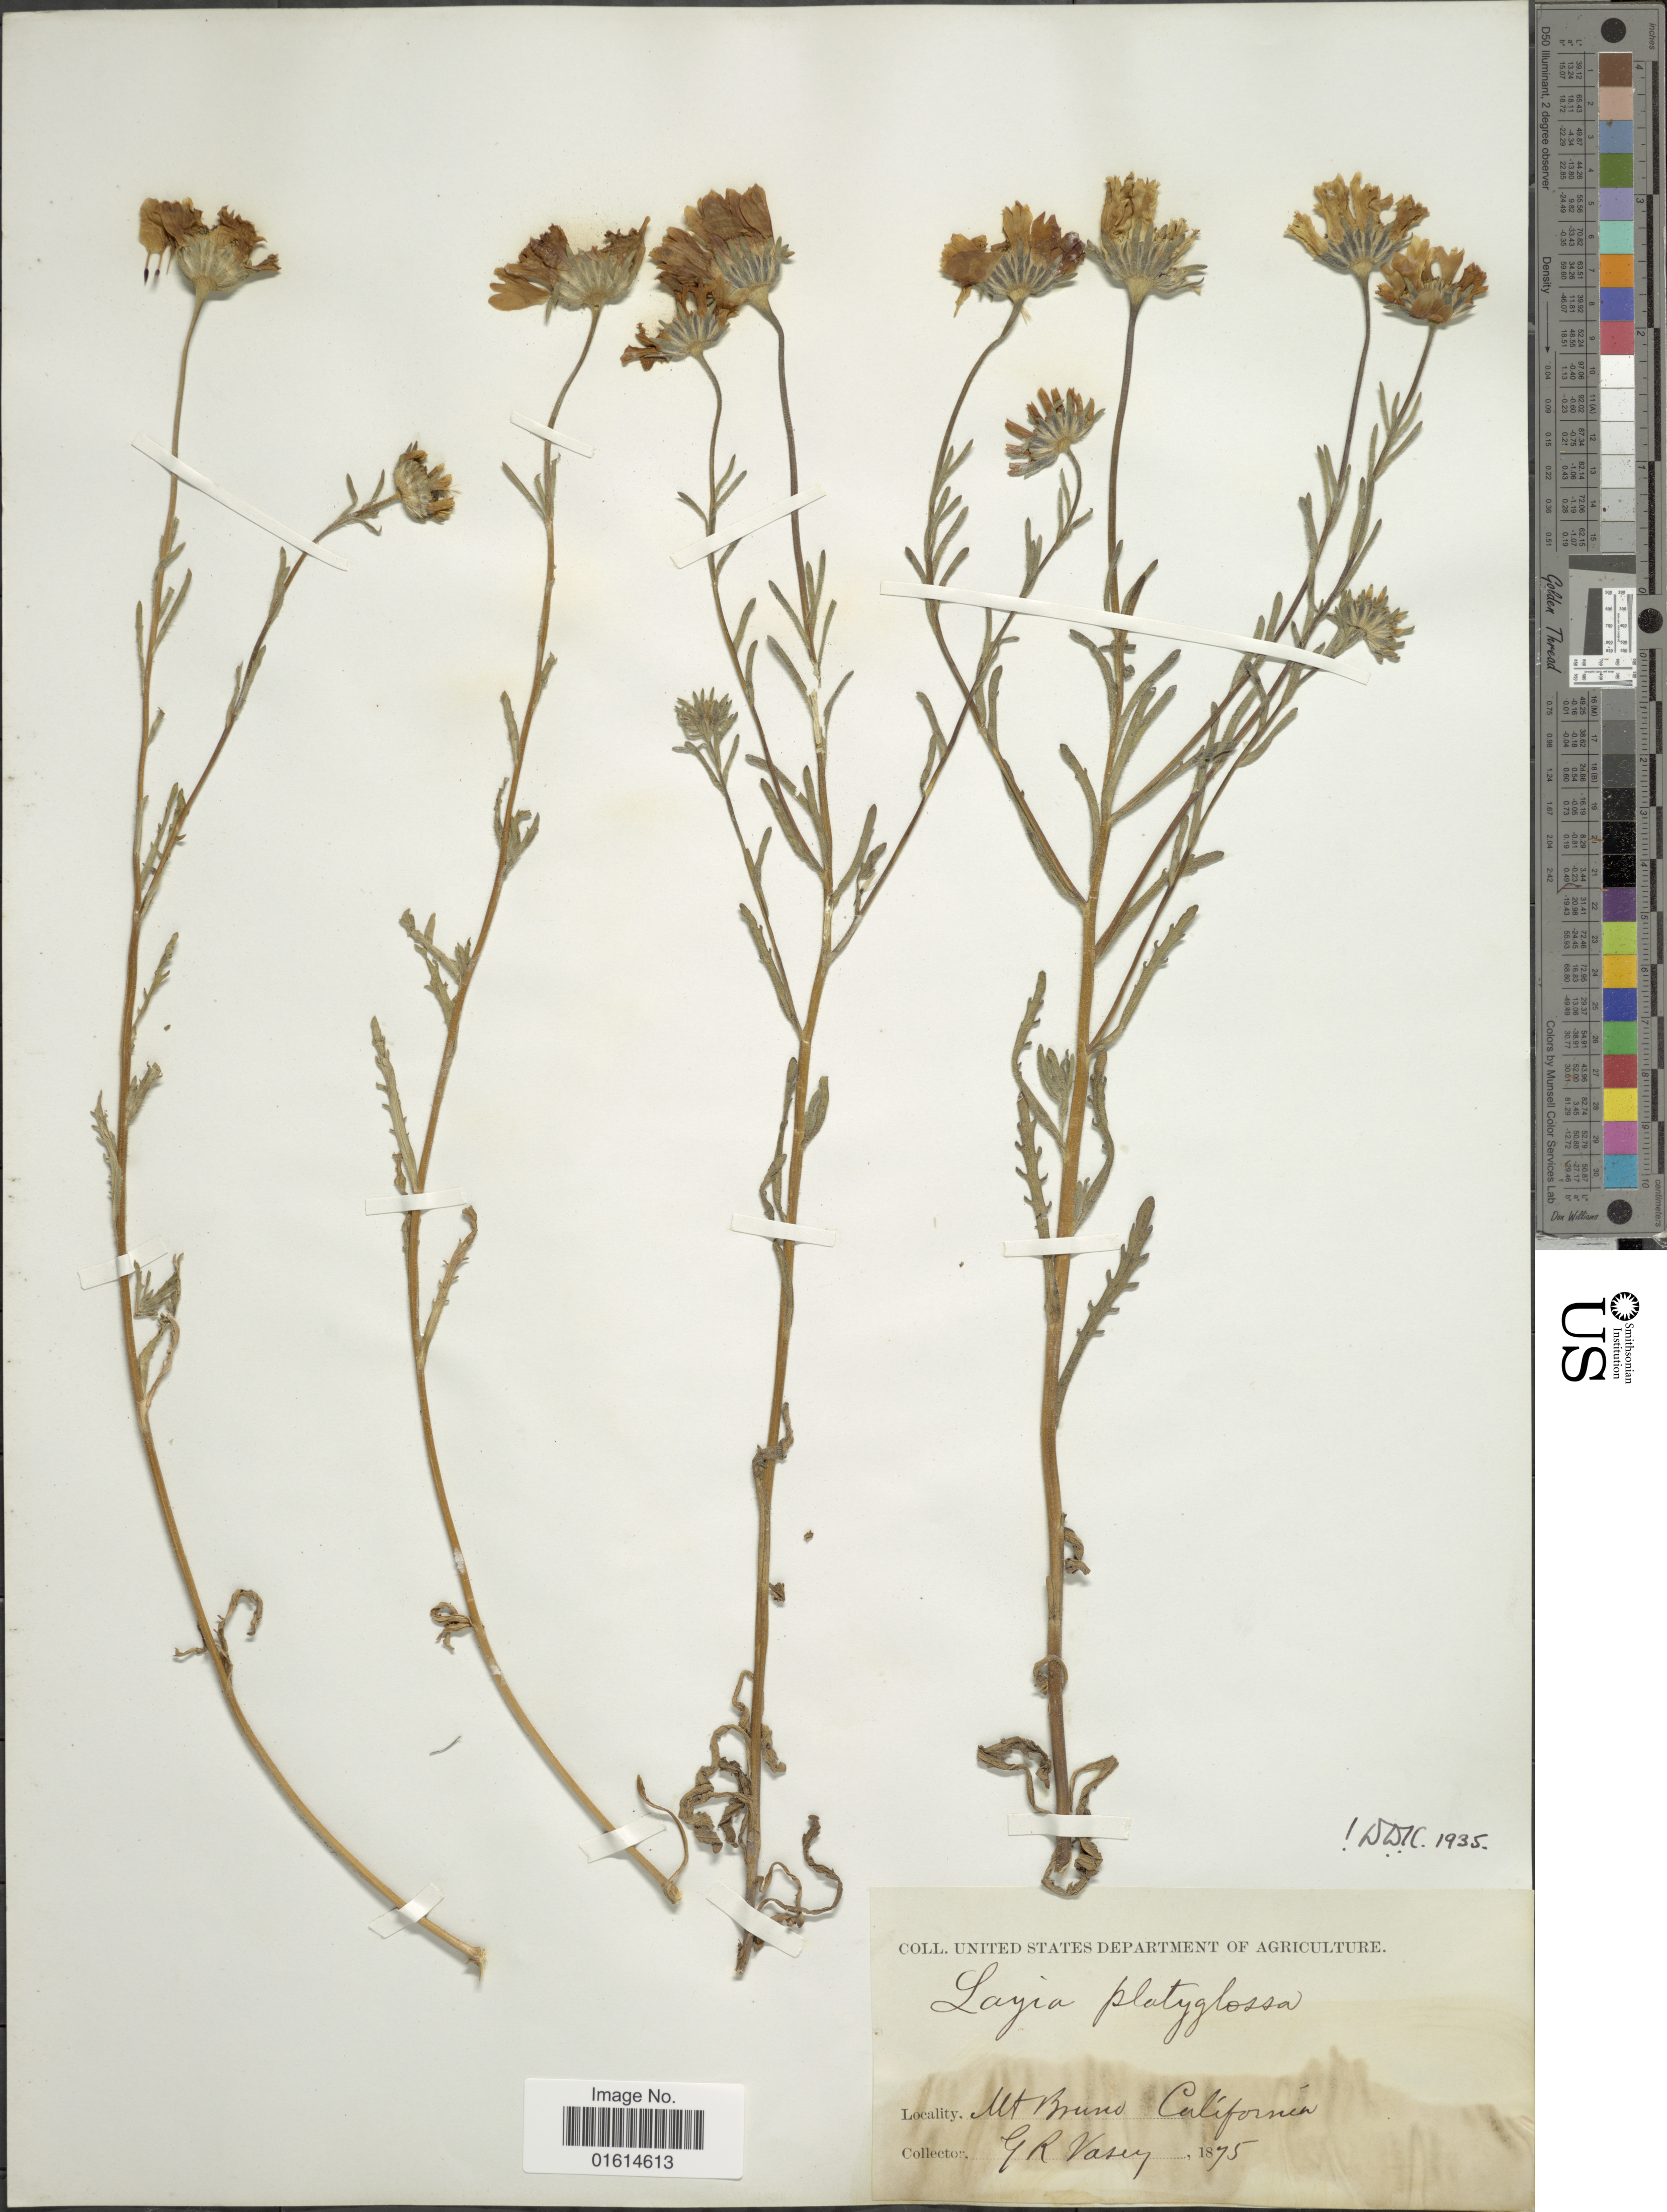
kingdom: Plantae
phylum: Tracheophyta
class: Magnoliopsida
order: Asterales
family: Asteraceae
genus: Layia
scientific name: Layia platyglossa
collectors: G. R. Vasey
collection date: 1875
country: United States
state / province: California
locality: Mt. Bruno